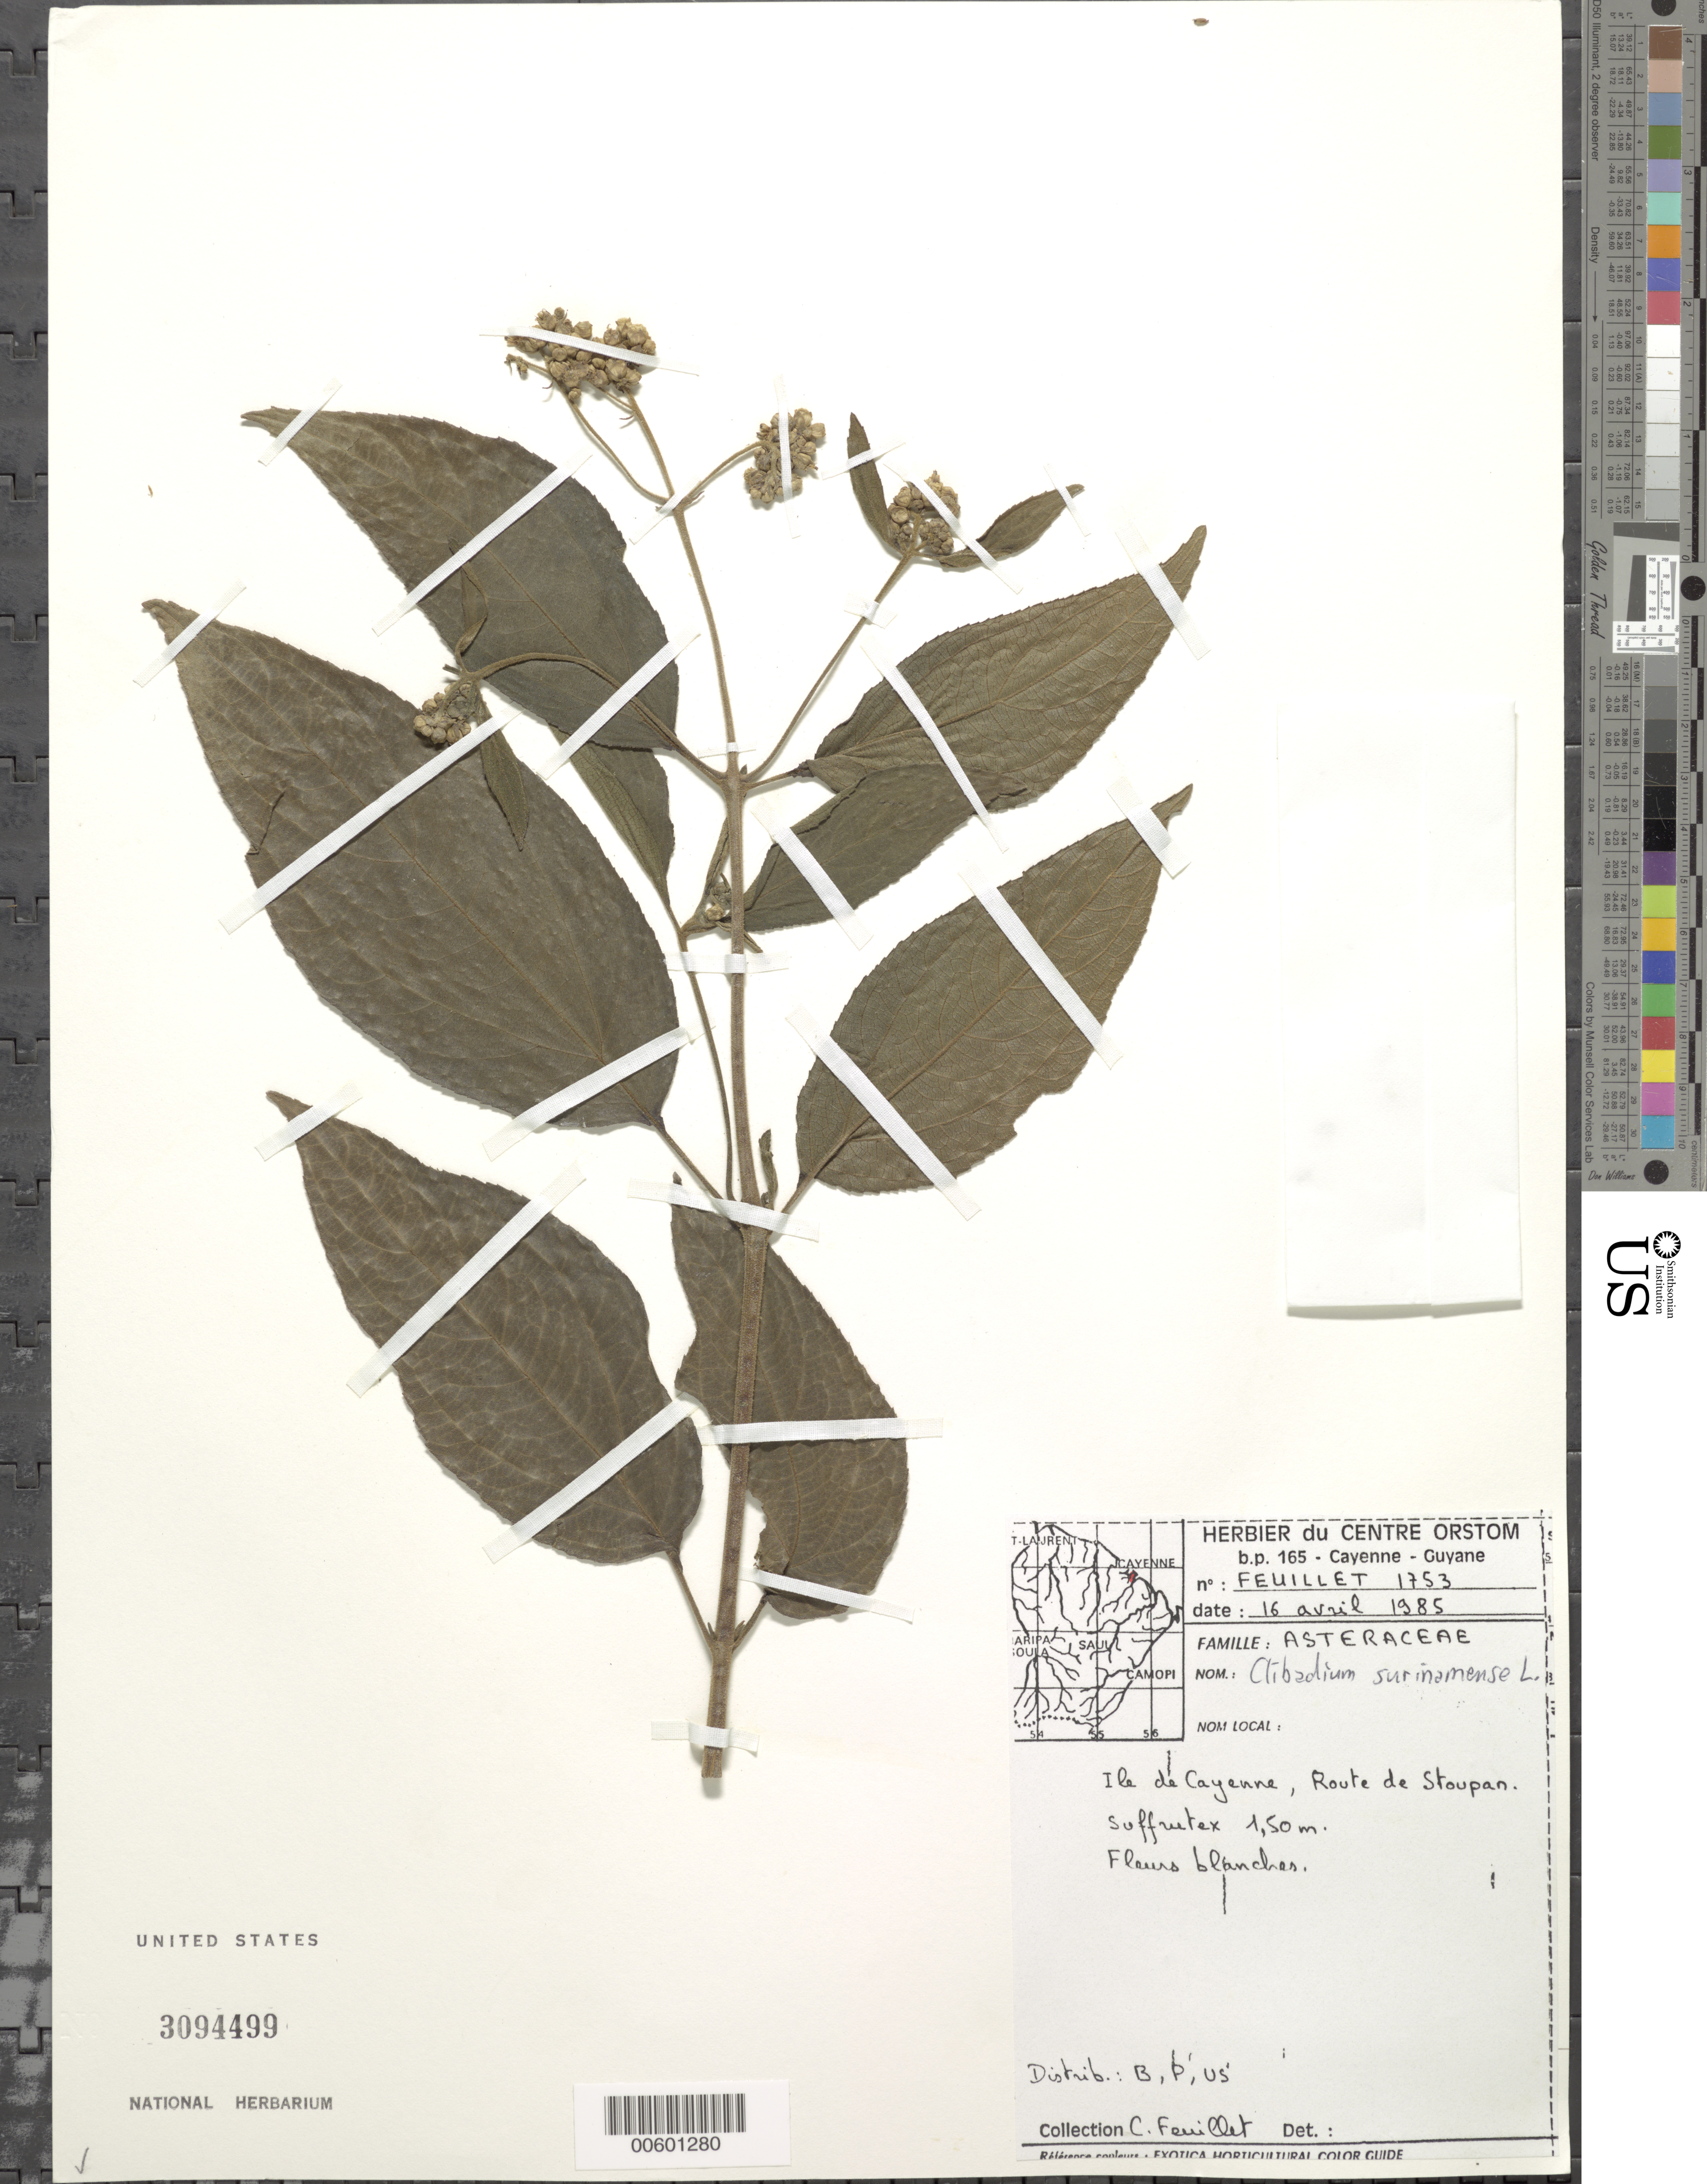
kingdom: Plantae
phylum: Tracheophyta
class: Magnoliopsida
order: Asterales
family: Asteraceae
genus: Clibadium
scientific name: Clibadium surinamense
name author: L.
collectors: C. Feuillet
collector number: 1753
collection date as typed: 13-Apr-85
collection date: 1985-04-13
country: French Guiana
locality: Ile de Cayenne, route de Stoupan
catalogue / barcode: US 3094499